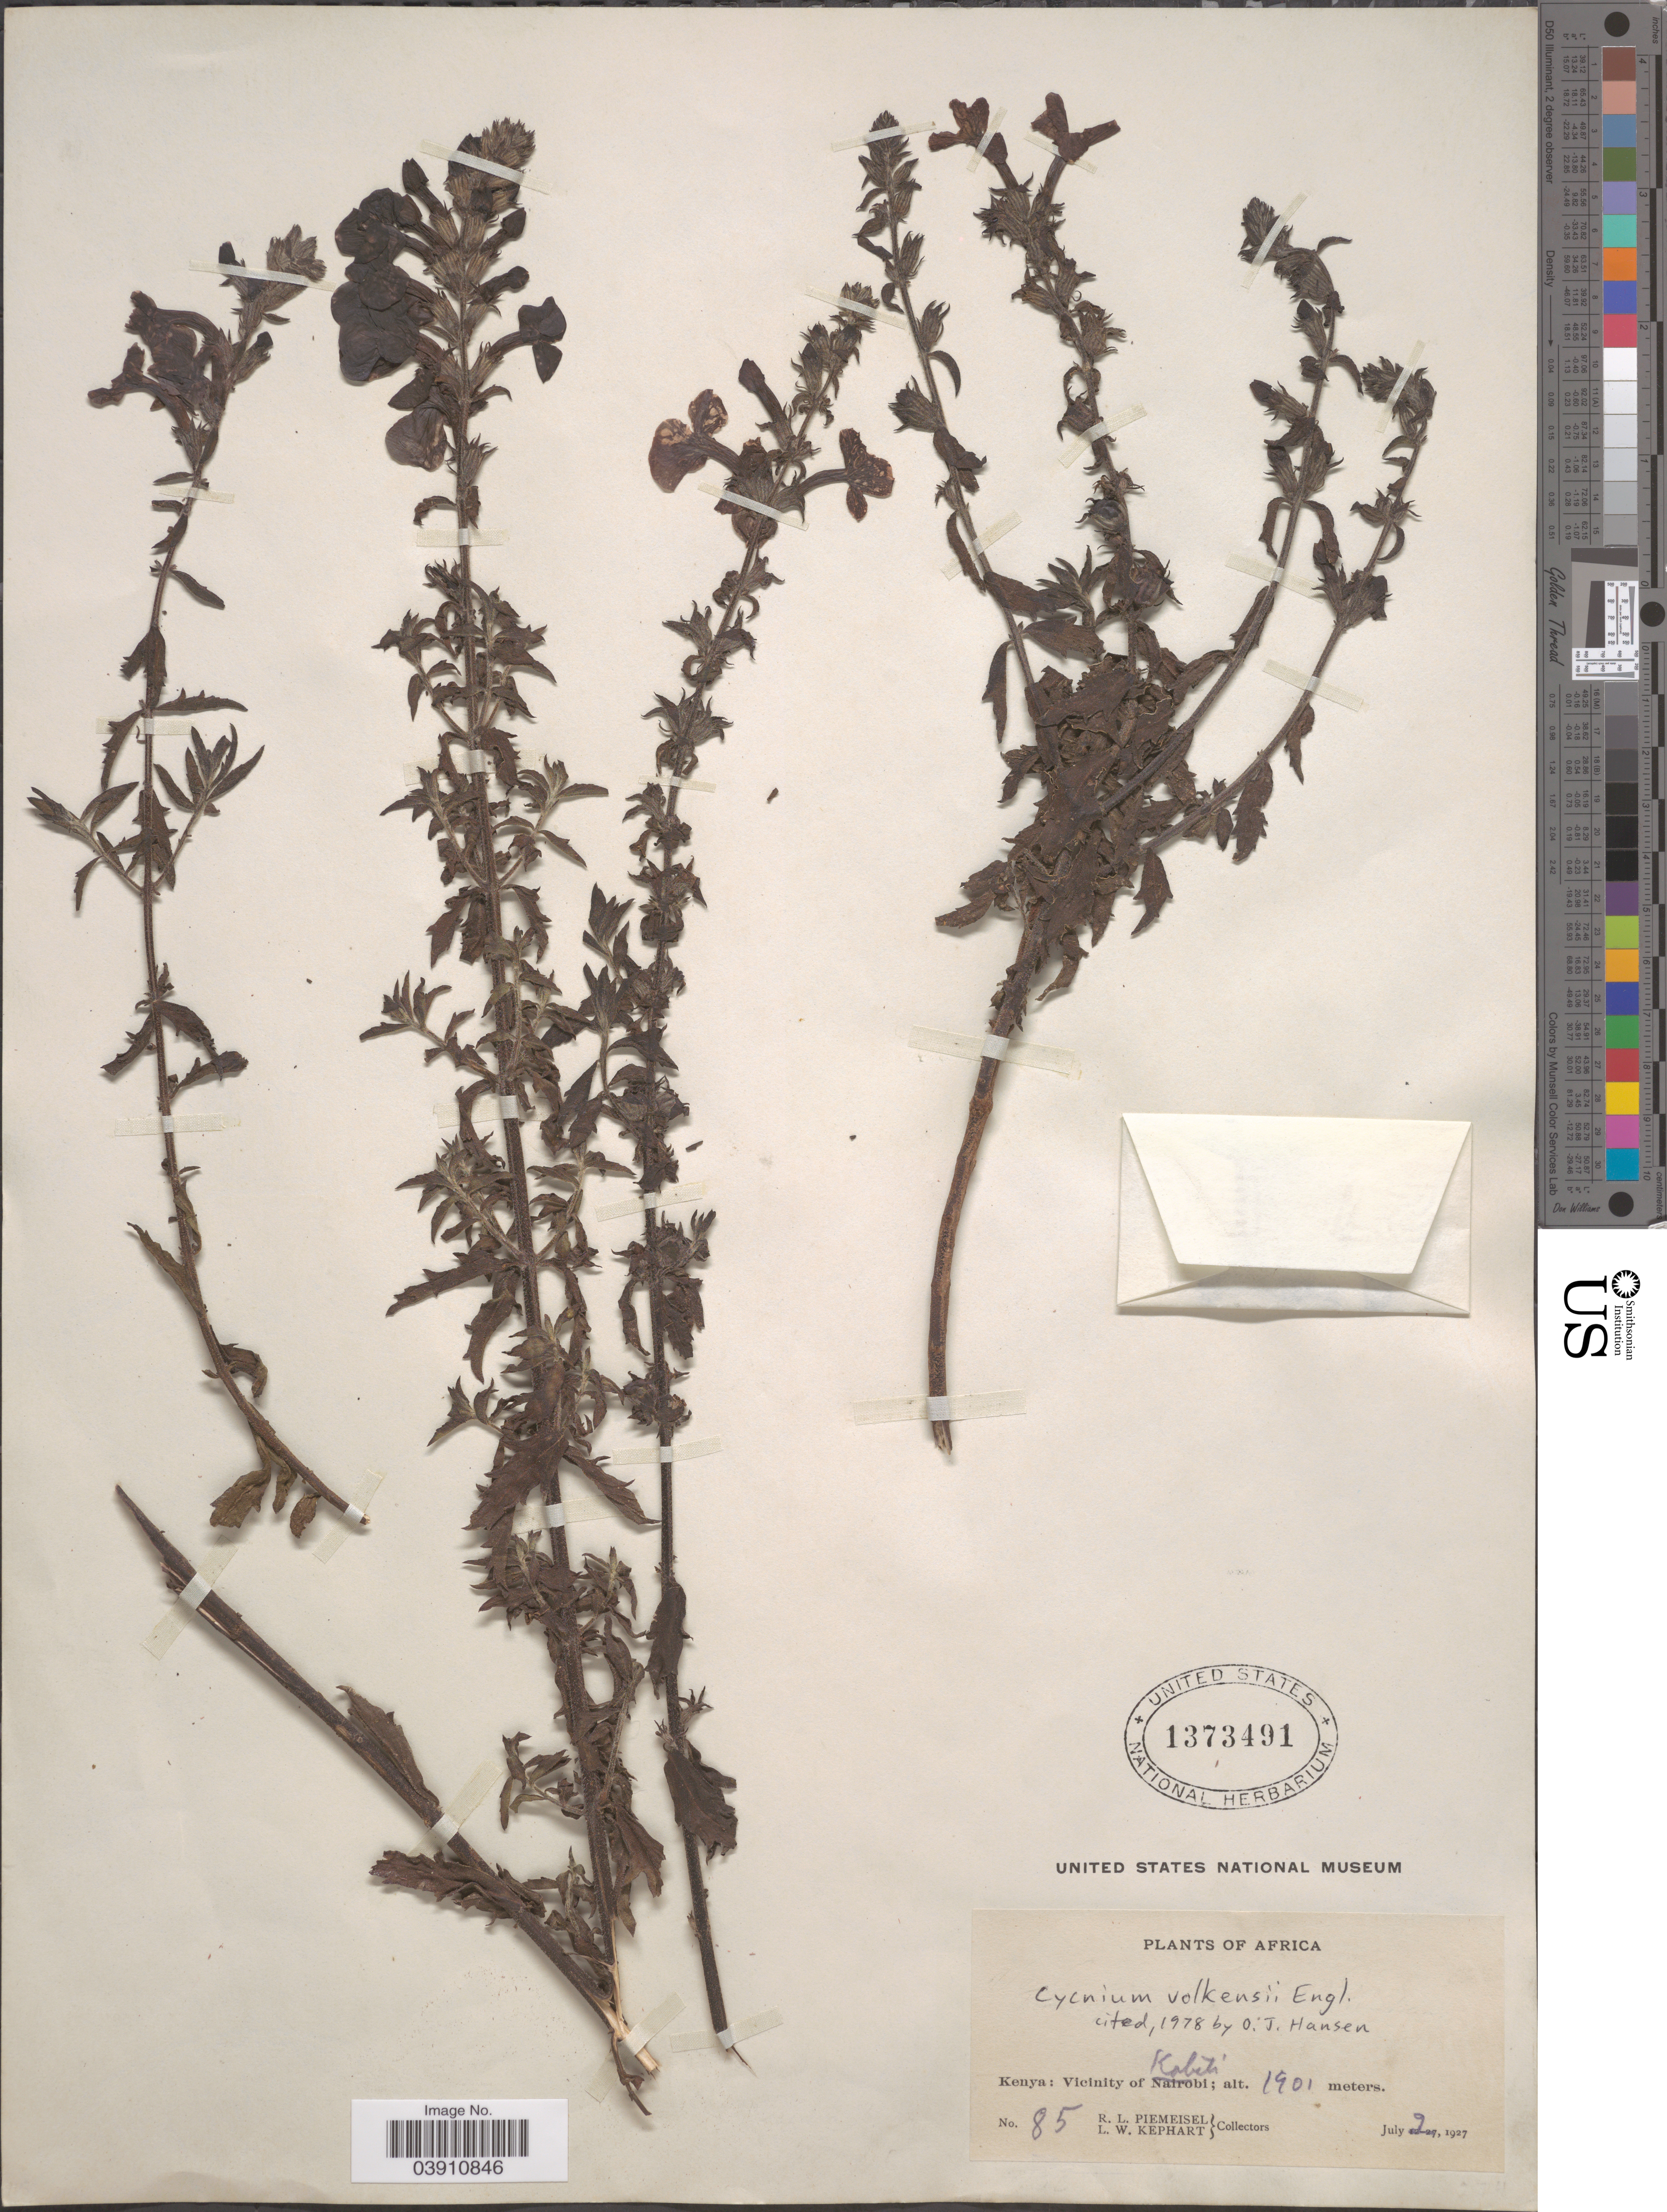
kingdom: Plantae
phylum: Tracheophyta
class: Magnoliopsida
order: Lamiales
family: Orobanchaceae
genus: Cycnium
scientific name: Cycnium volkensii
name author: Engl.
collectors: R. L. Piemeisel & L. W. Kephart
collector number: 85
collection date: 1927-07-02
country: Kenya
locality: Vicinity of Kobeti.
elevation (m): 1901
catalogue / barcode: US 1373491